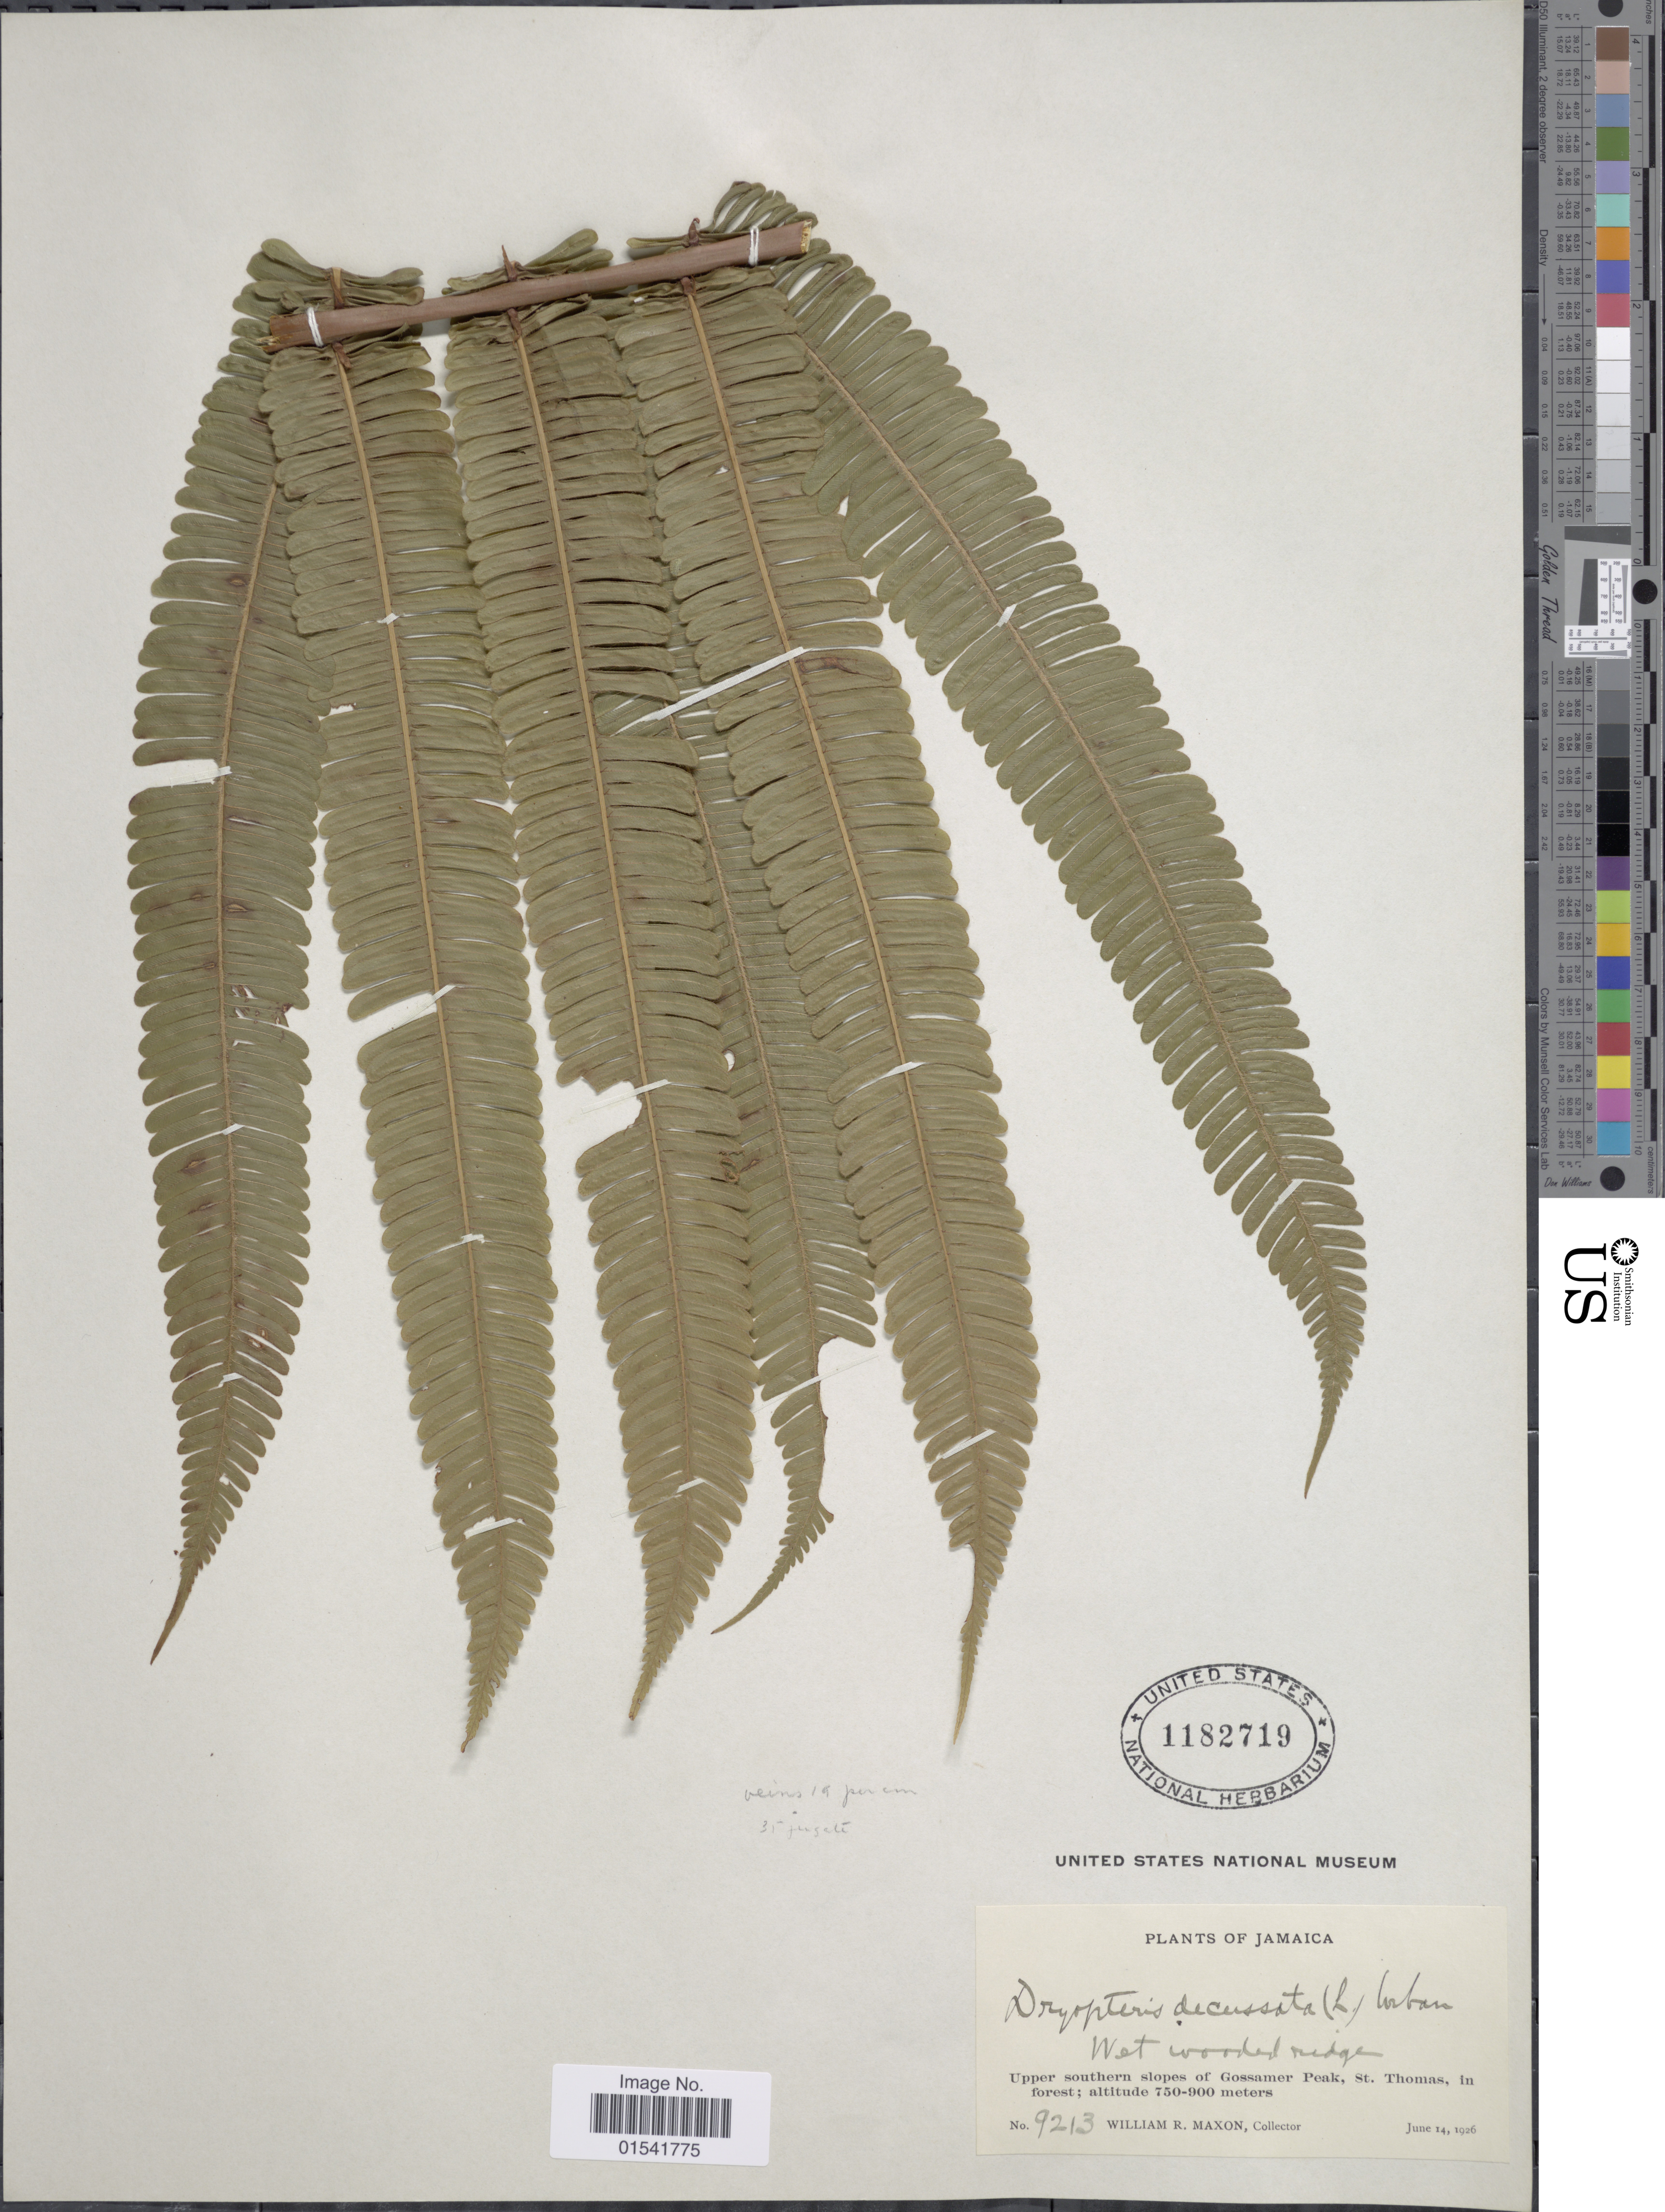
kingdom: Plantae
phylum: Tracheophyta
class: Polypodiopsida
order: Polypodiales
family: Thelypteridaceae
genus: Steiropteris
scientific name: Steiropteris decussata (L.) comb. nov., ined. 2015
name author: (L.)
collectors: W. R. Maxon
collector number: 9213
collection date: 1926-06-14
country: Jamaica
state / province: Saint Thomas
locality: Upper southern slopes of Gossamer Peak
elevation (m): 750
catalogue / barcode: US 1182719